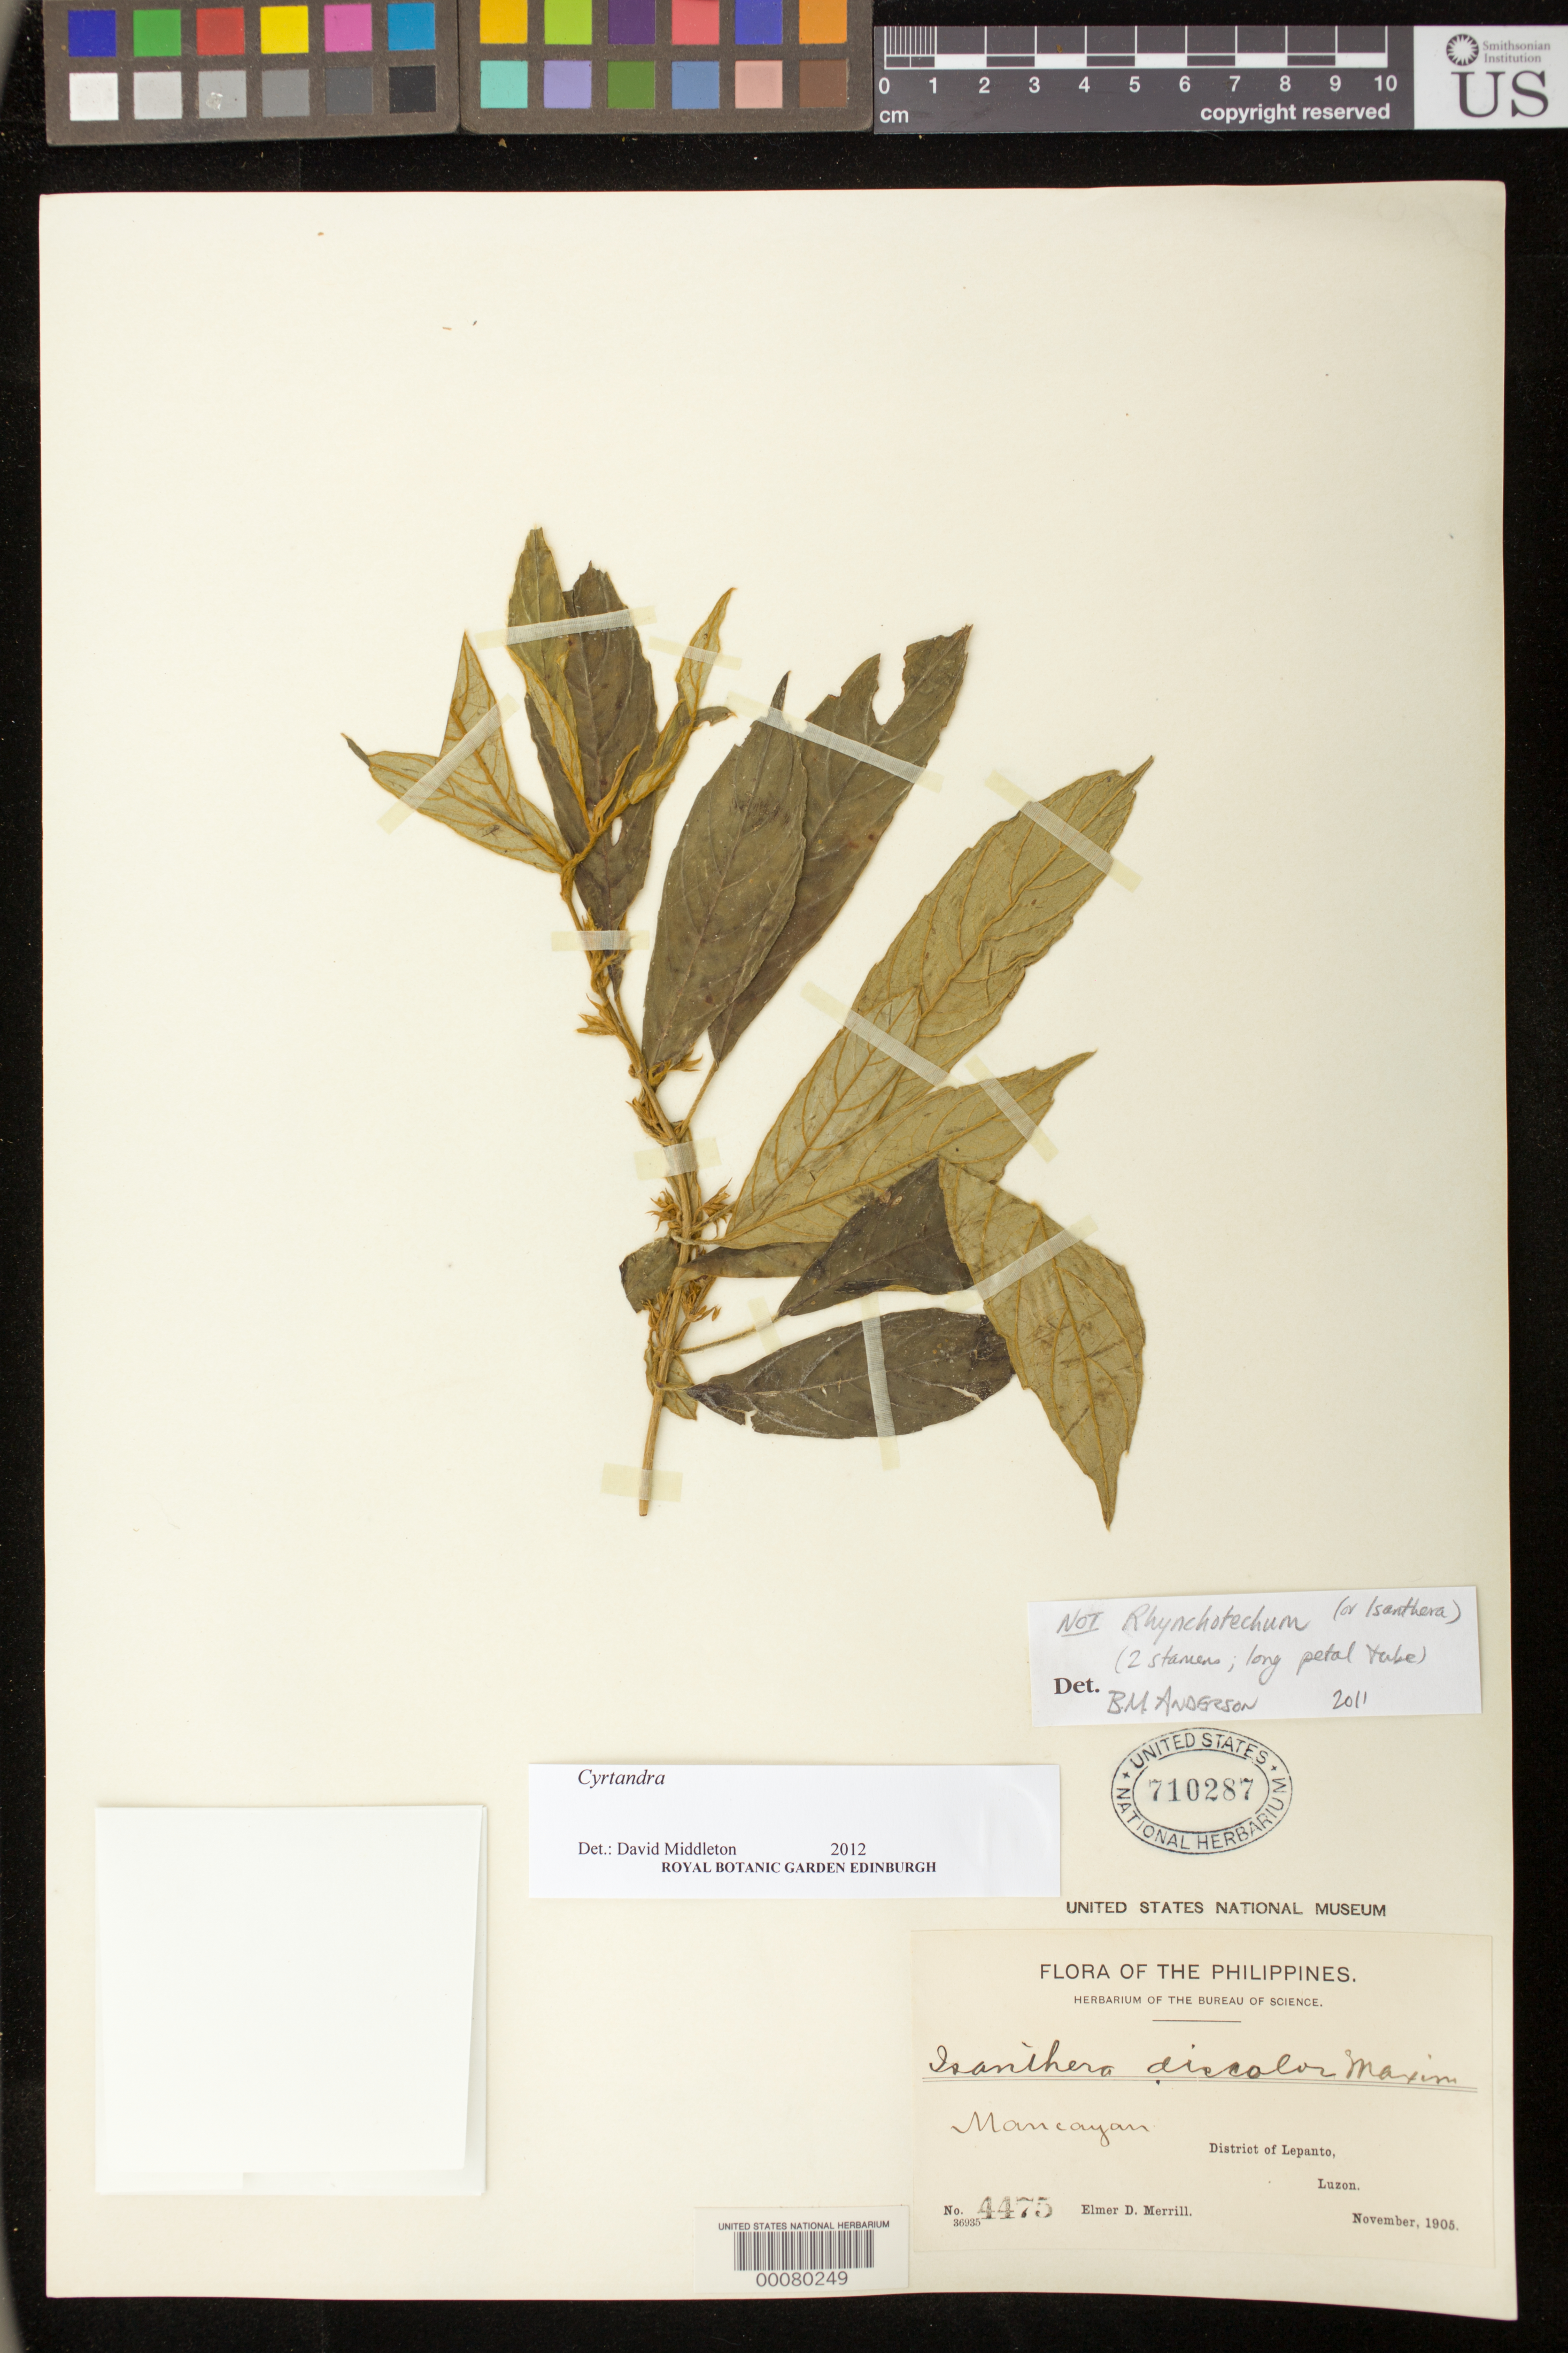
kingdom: Plantae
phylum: Tracheophyta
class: Magnoliopsida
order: Lamiales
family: Gesneriaceae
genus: Cyrtandra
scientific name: Cyrtandra sp.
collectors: E. D. Merrill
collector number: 4475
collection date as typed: Nov 1905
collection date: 1905-11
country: Philippines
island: Luzon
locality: District of lepanto, mancayan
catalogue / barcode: US 710287